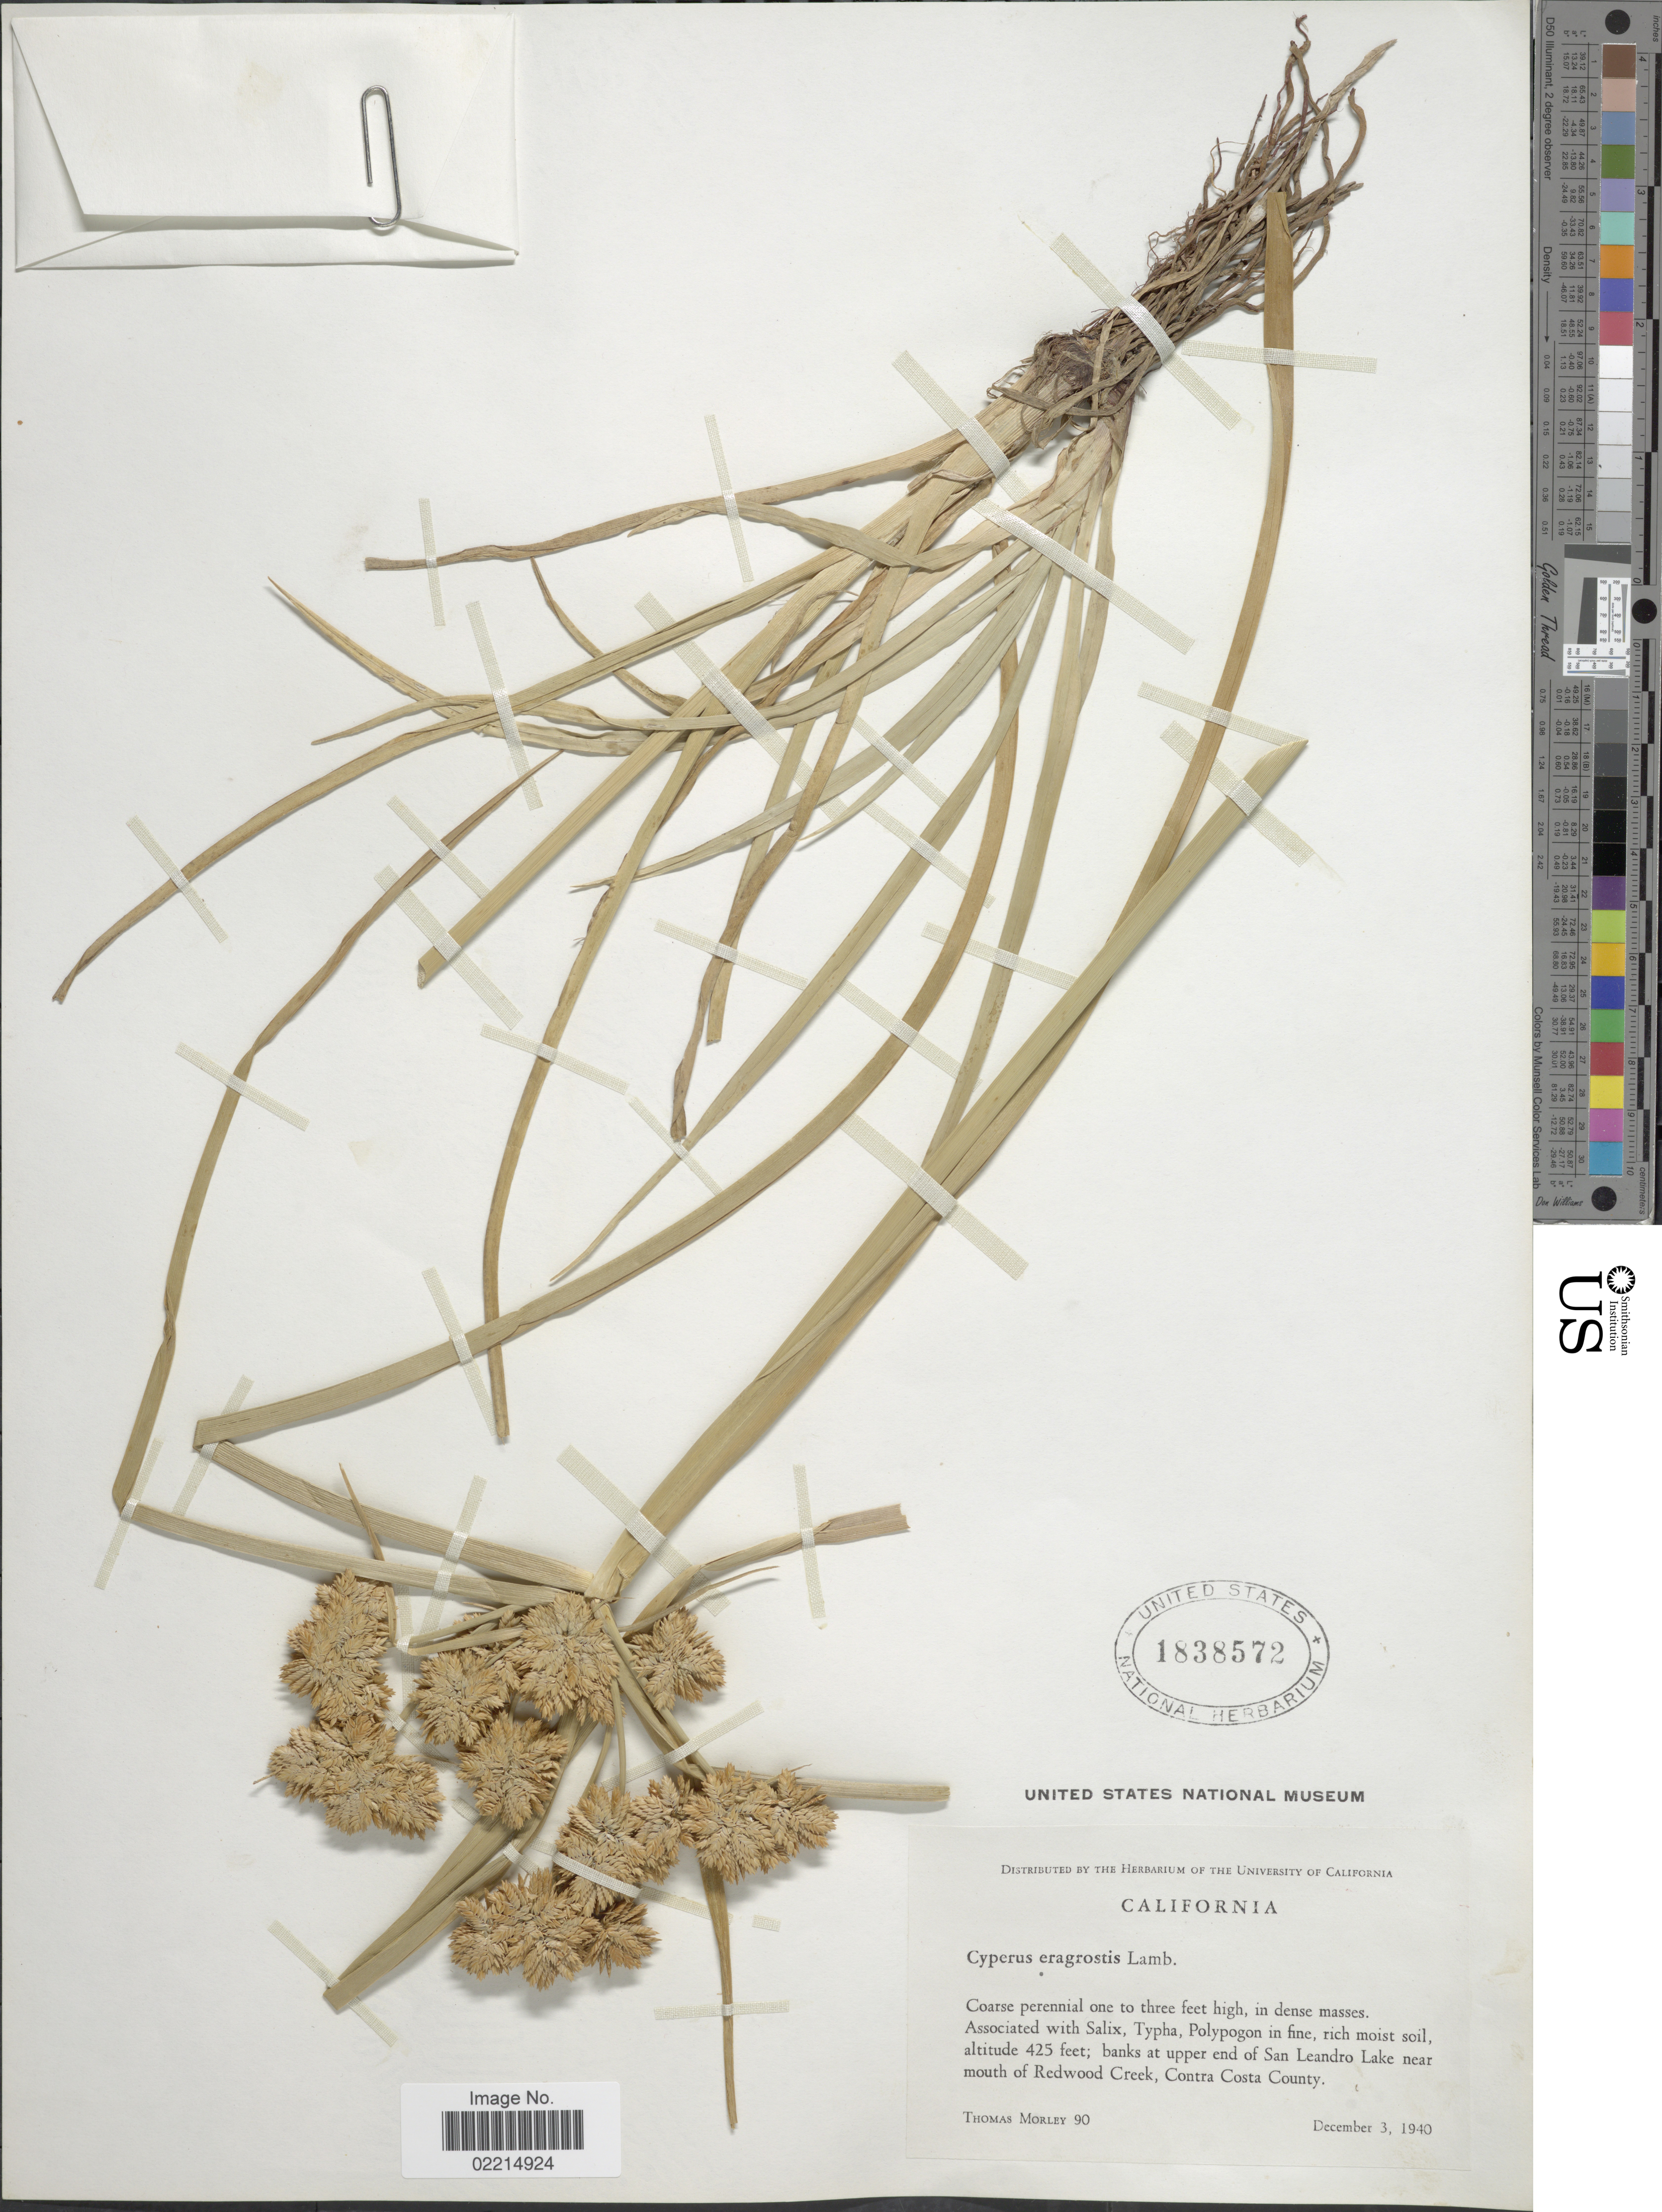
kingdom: Plantae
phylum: Tracheophyta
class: Liliopsida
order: Poales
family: Cyperaceae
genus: Cyperus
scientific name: Cyperus eragrostis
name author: Lam.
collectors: T. Morley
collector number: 90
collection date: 1940-12-03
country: United States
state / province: California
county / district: Contra Costa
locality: Banks at uppoer end of San Leandro Lake near mouth of Redwood Creek, Contra Costa County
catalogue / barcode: US 1838572